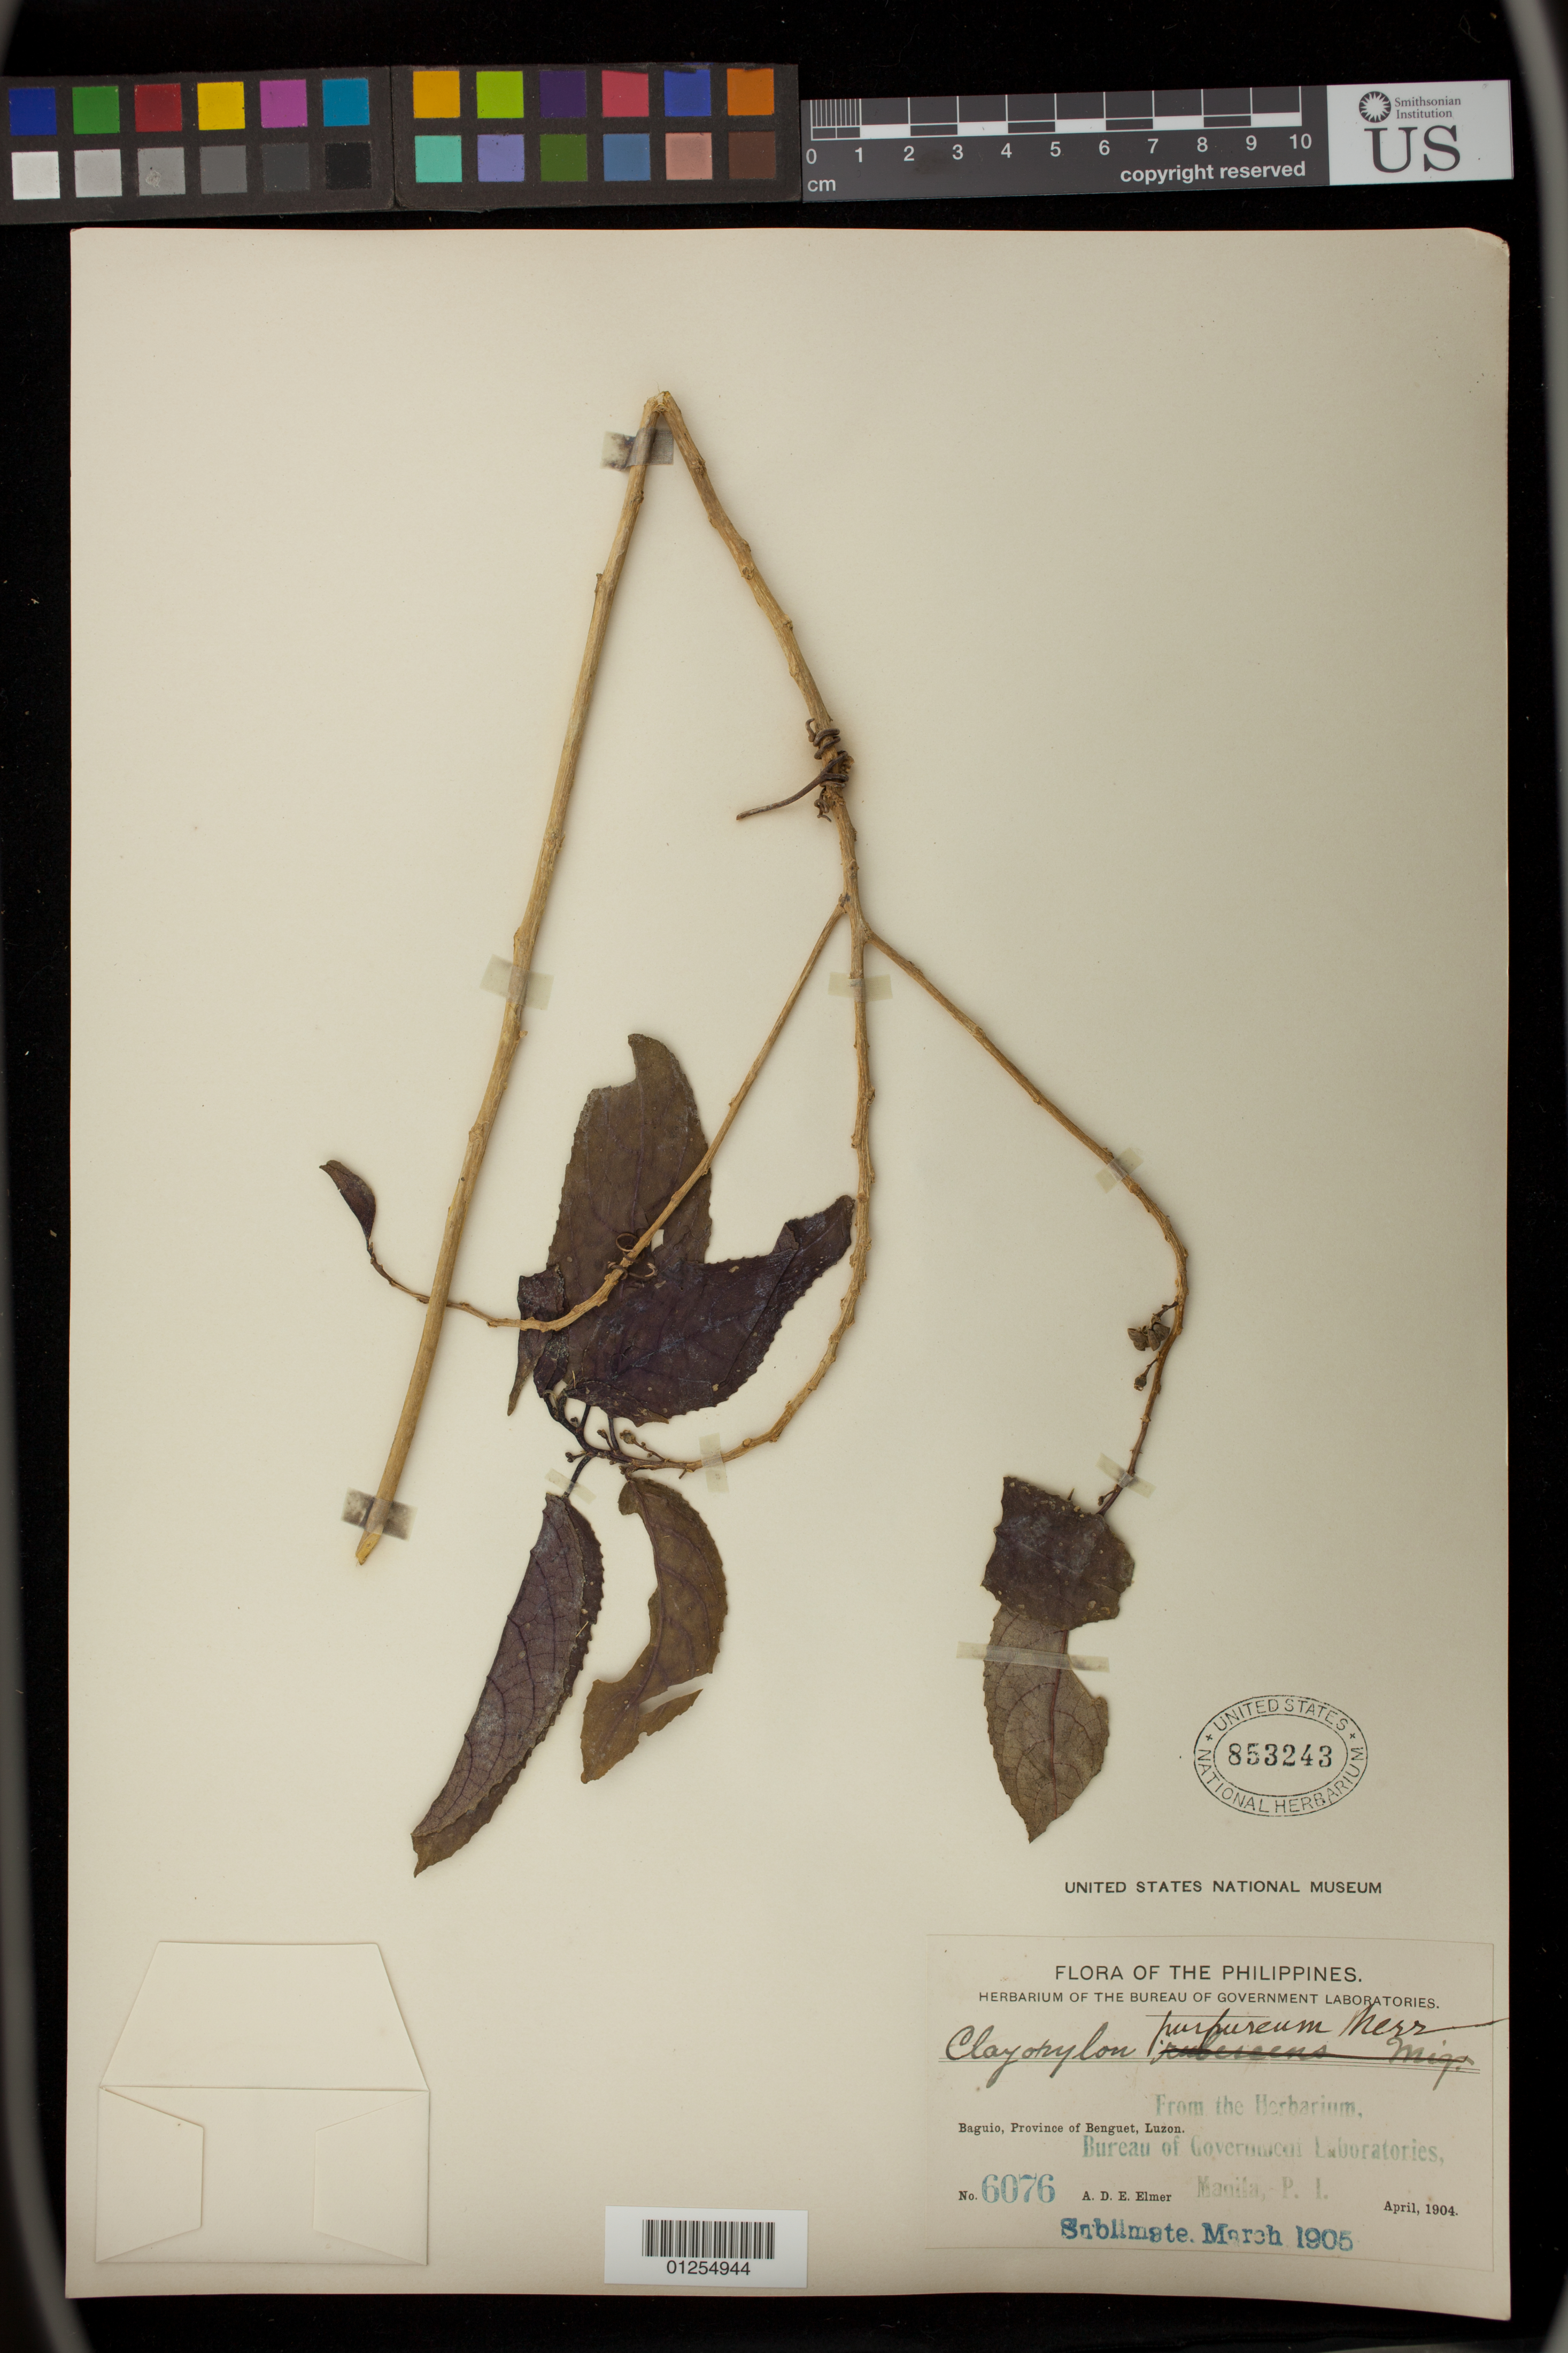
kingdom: Plantae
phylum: Tracheophyta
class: Magnoliopsida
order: Malpighiales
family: Euphorbiaceae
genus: Claoxylon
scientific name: Claoxylon purpureum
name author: Merr.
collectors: A. D. E. Elmer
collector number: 6076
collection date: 1904-04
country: Philippines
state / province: Cordillera (Administrative Region)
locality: Baguio, Province of Benguet, Luzon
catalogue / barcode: US 853243